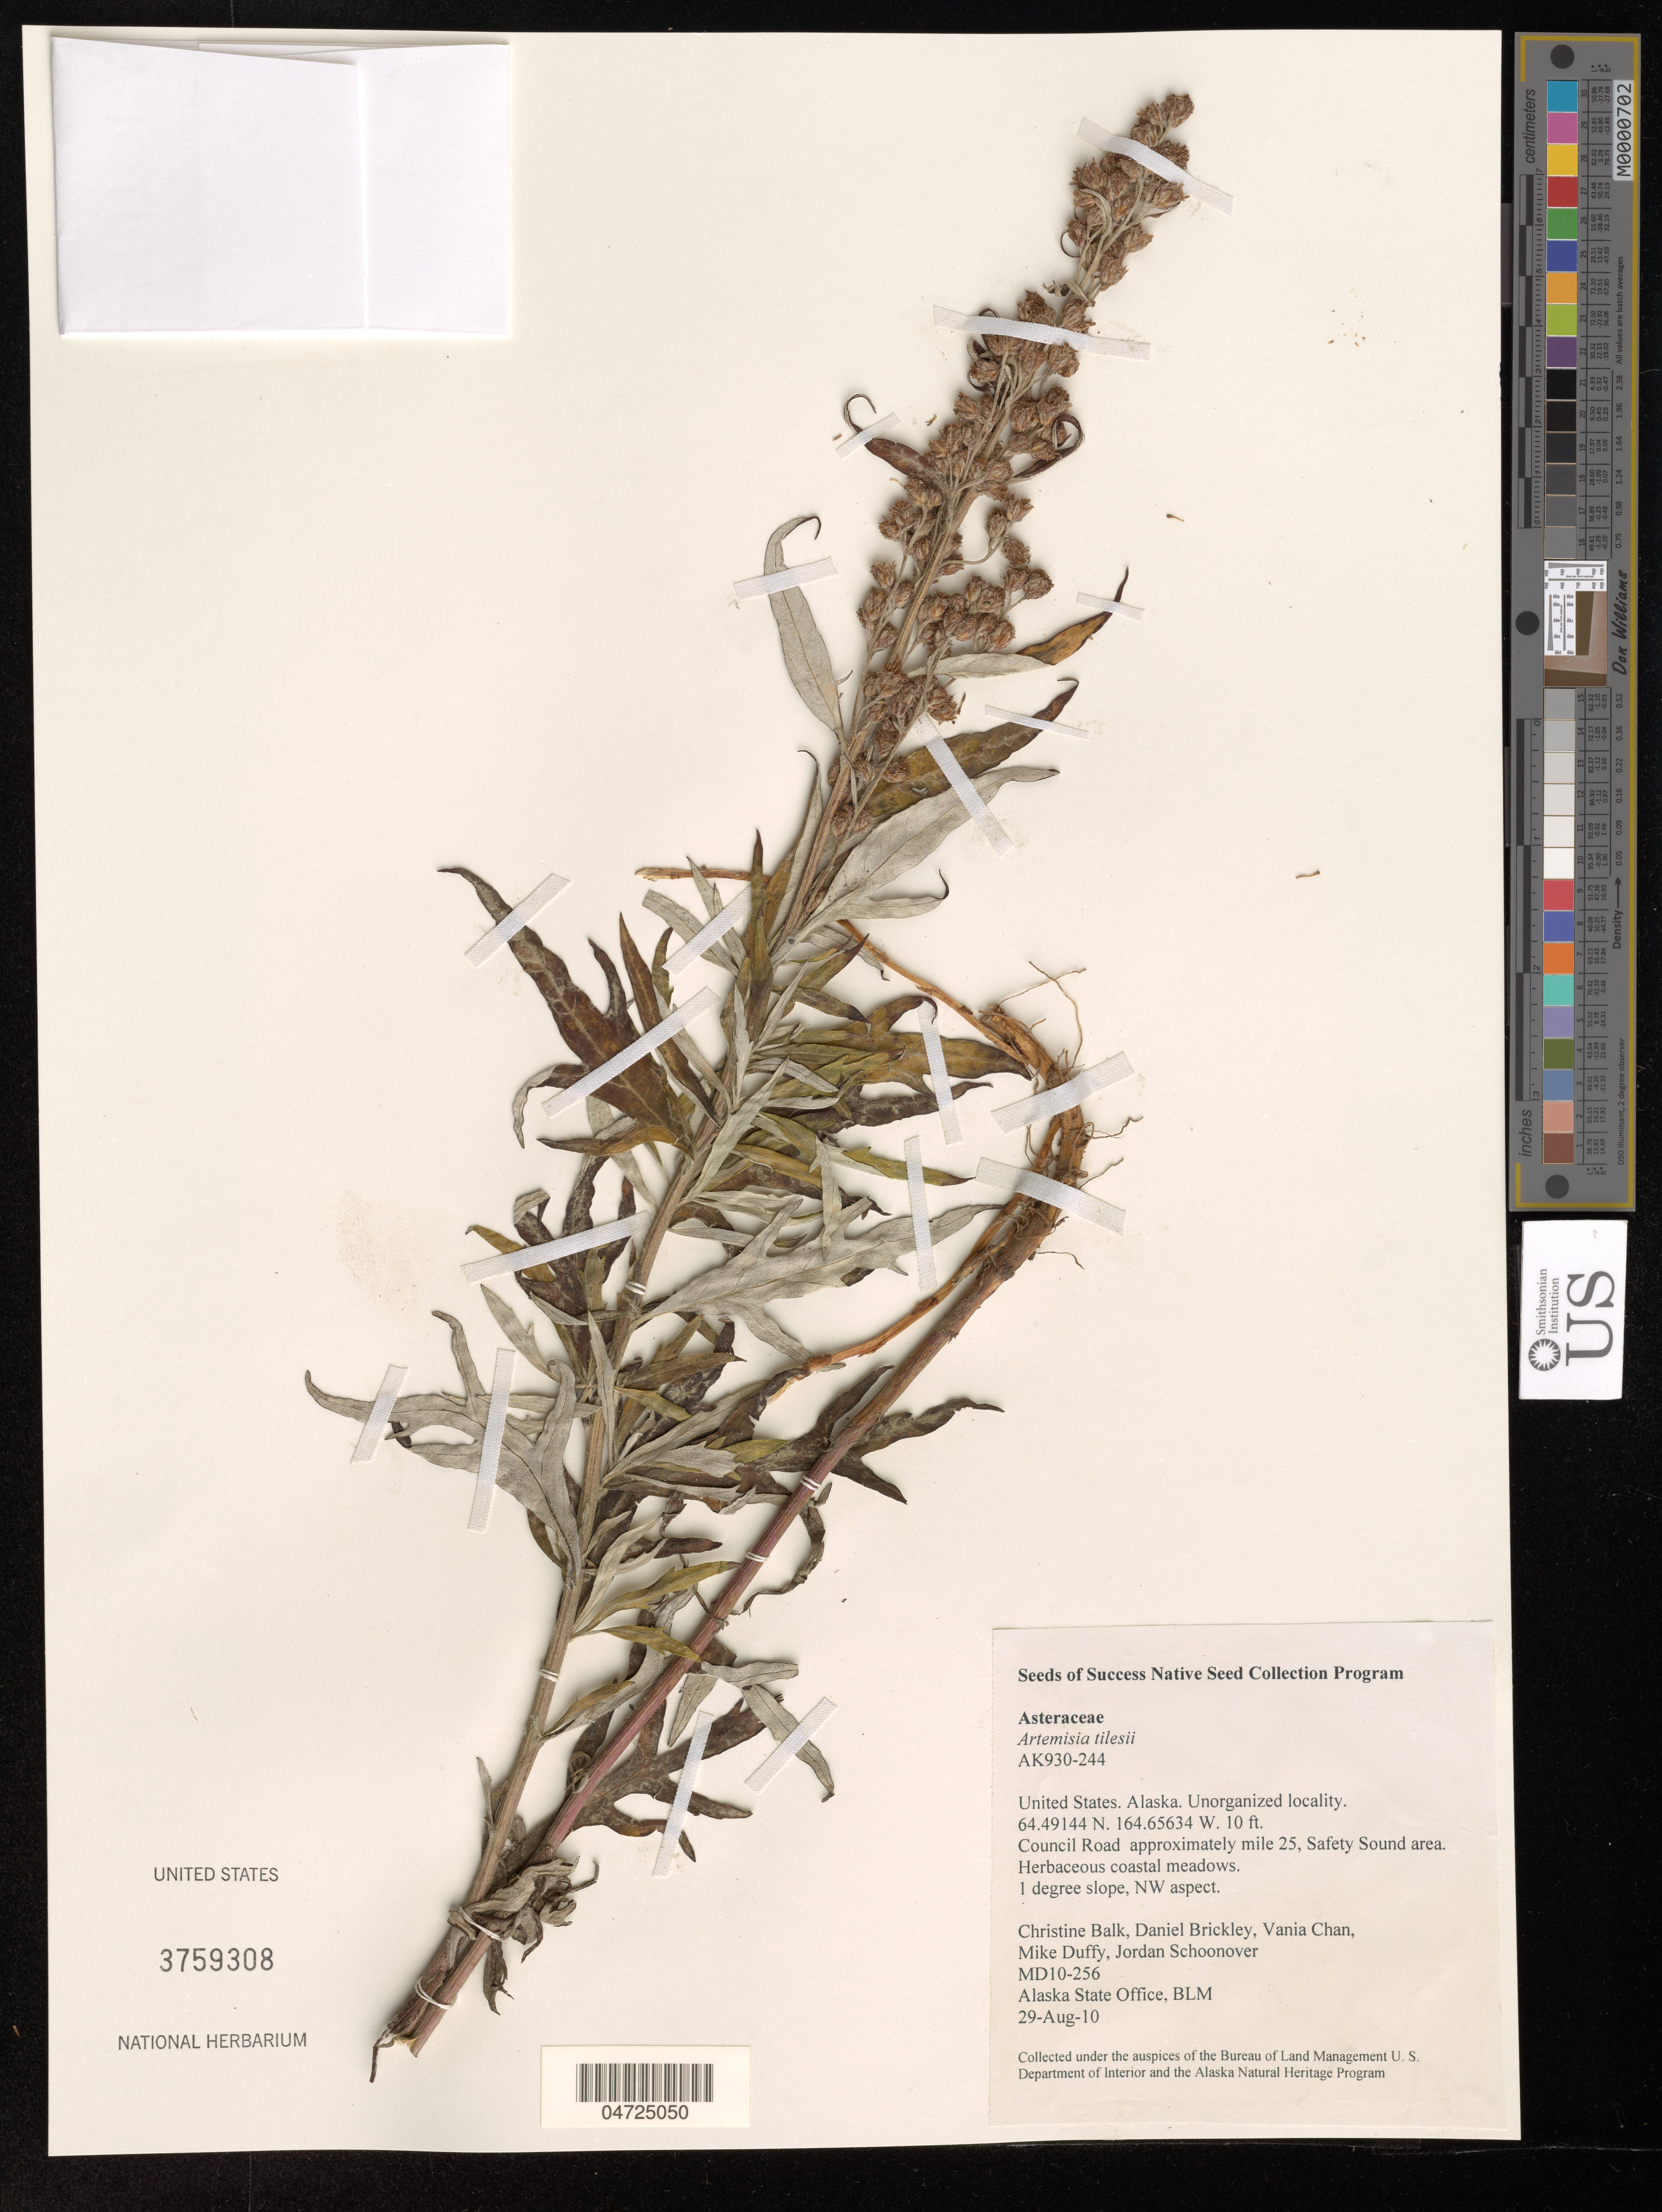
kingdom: Plantae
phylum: Tracheophyta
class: Magnoliopsida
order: Asterales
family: Asteraceae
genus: Artemisia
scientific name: Artemisia tilesii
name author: Ledeb.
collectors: C. Balk, D. Brickley, V. Chan & M. Duffy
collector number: MD10-256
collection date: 2010-08-29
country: United States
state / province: Alaska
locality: Council Road approximately mile 25, Safety Sound area.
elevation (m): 3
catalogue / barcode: US 3759308